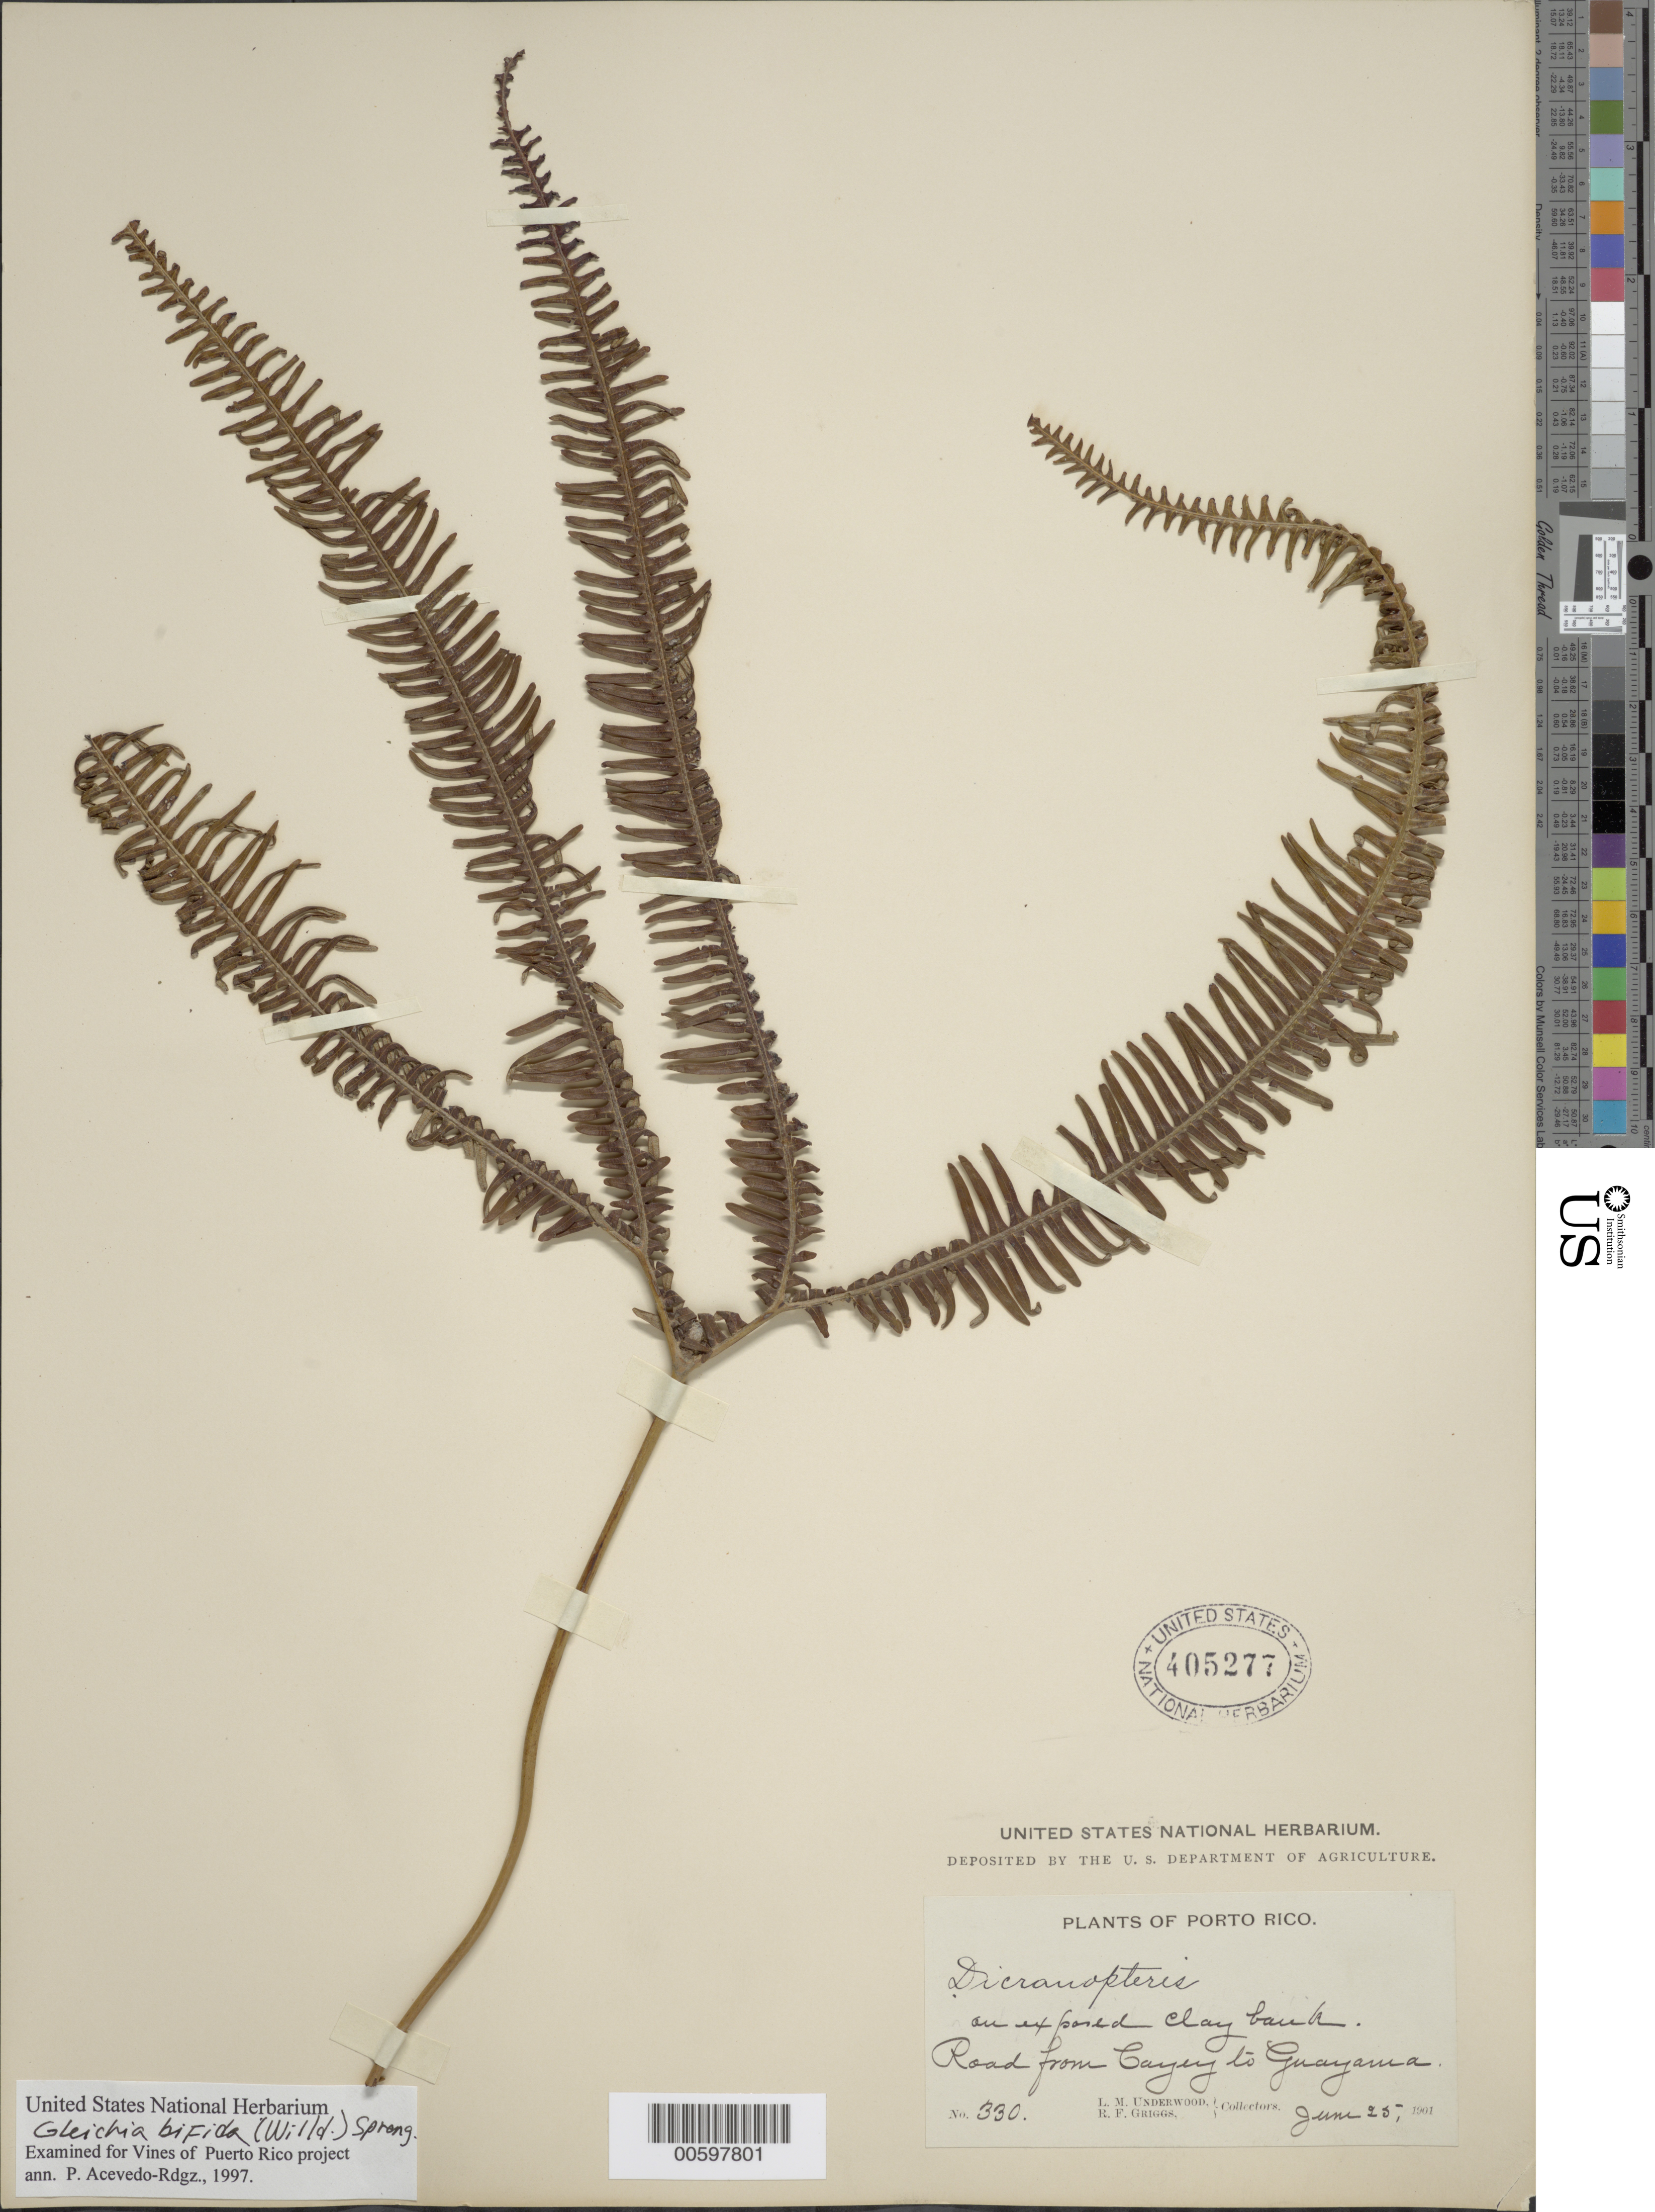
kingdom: Plantae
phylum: Tracheophyta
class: Polypodiopsida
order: Gleicheniales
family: Gleicheniaceae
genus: Sticherus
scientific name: Sticherus bifidus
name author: (Willd.) Ching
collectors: L. M. Underwood & R. F. Griggs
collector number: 330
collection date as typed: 25 Jun 1901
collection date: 1901-06-25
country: Puerto Rico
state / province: Cayey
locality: road from Cayey to Guayama.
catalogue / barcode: US 405277